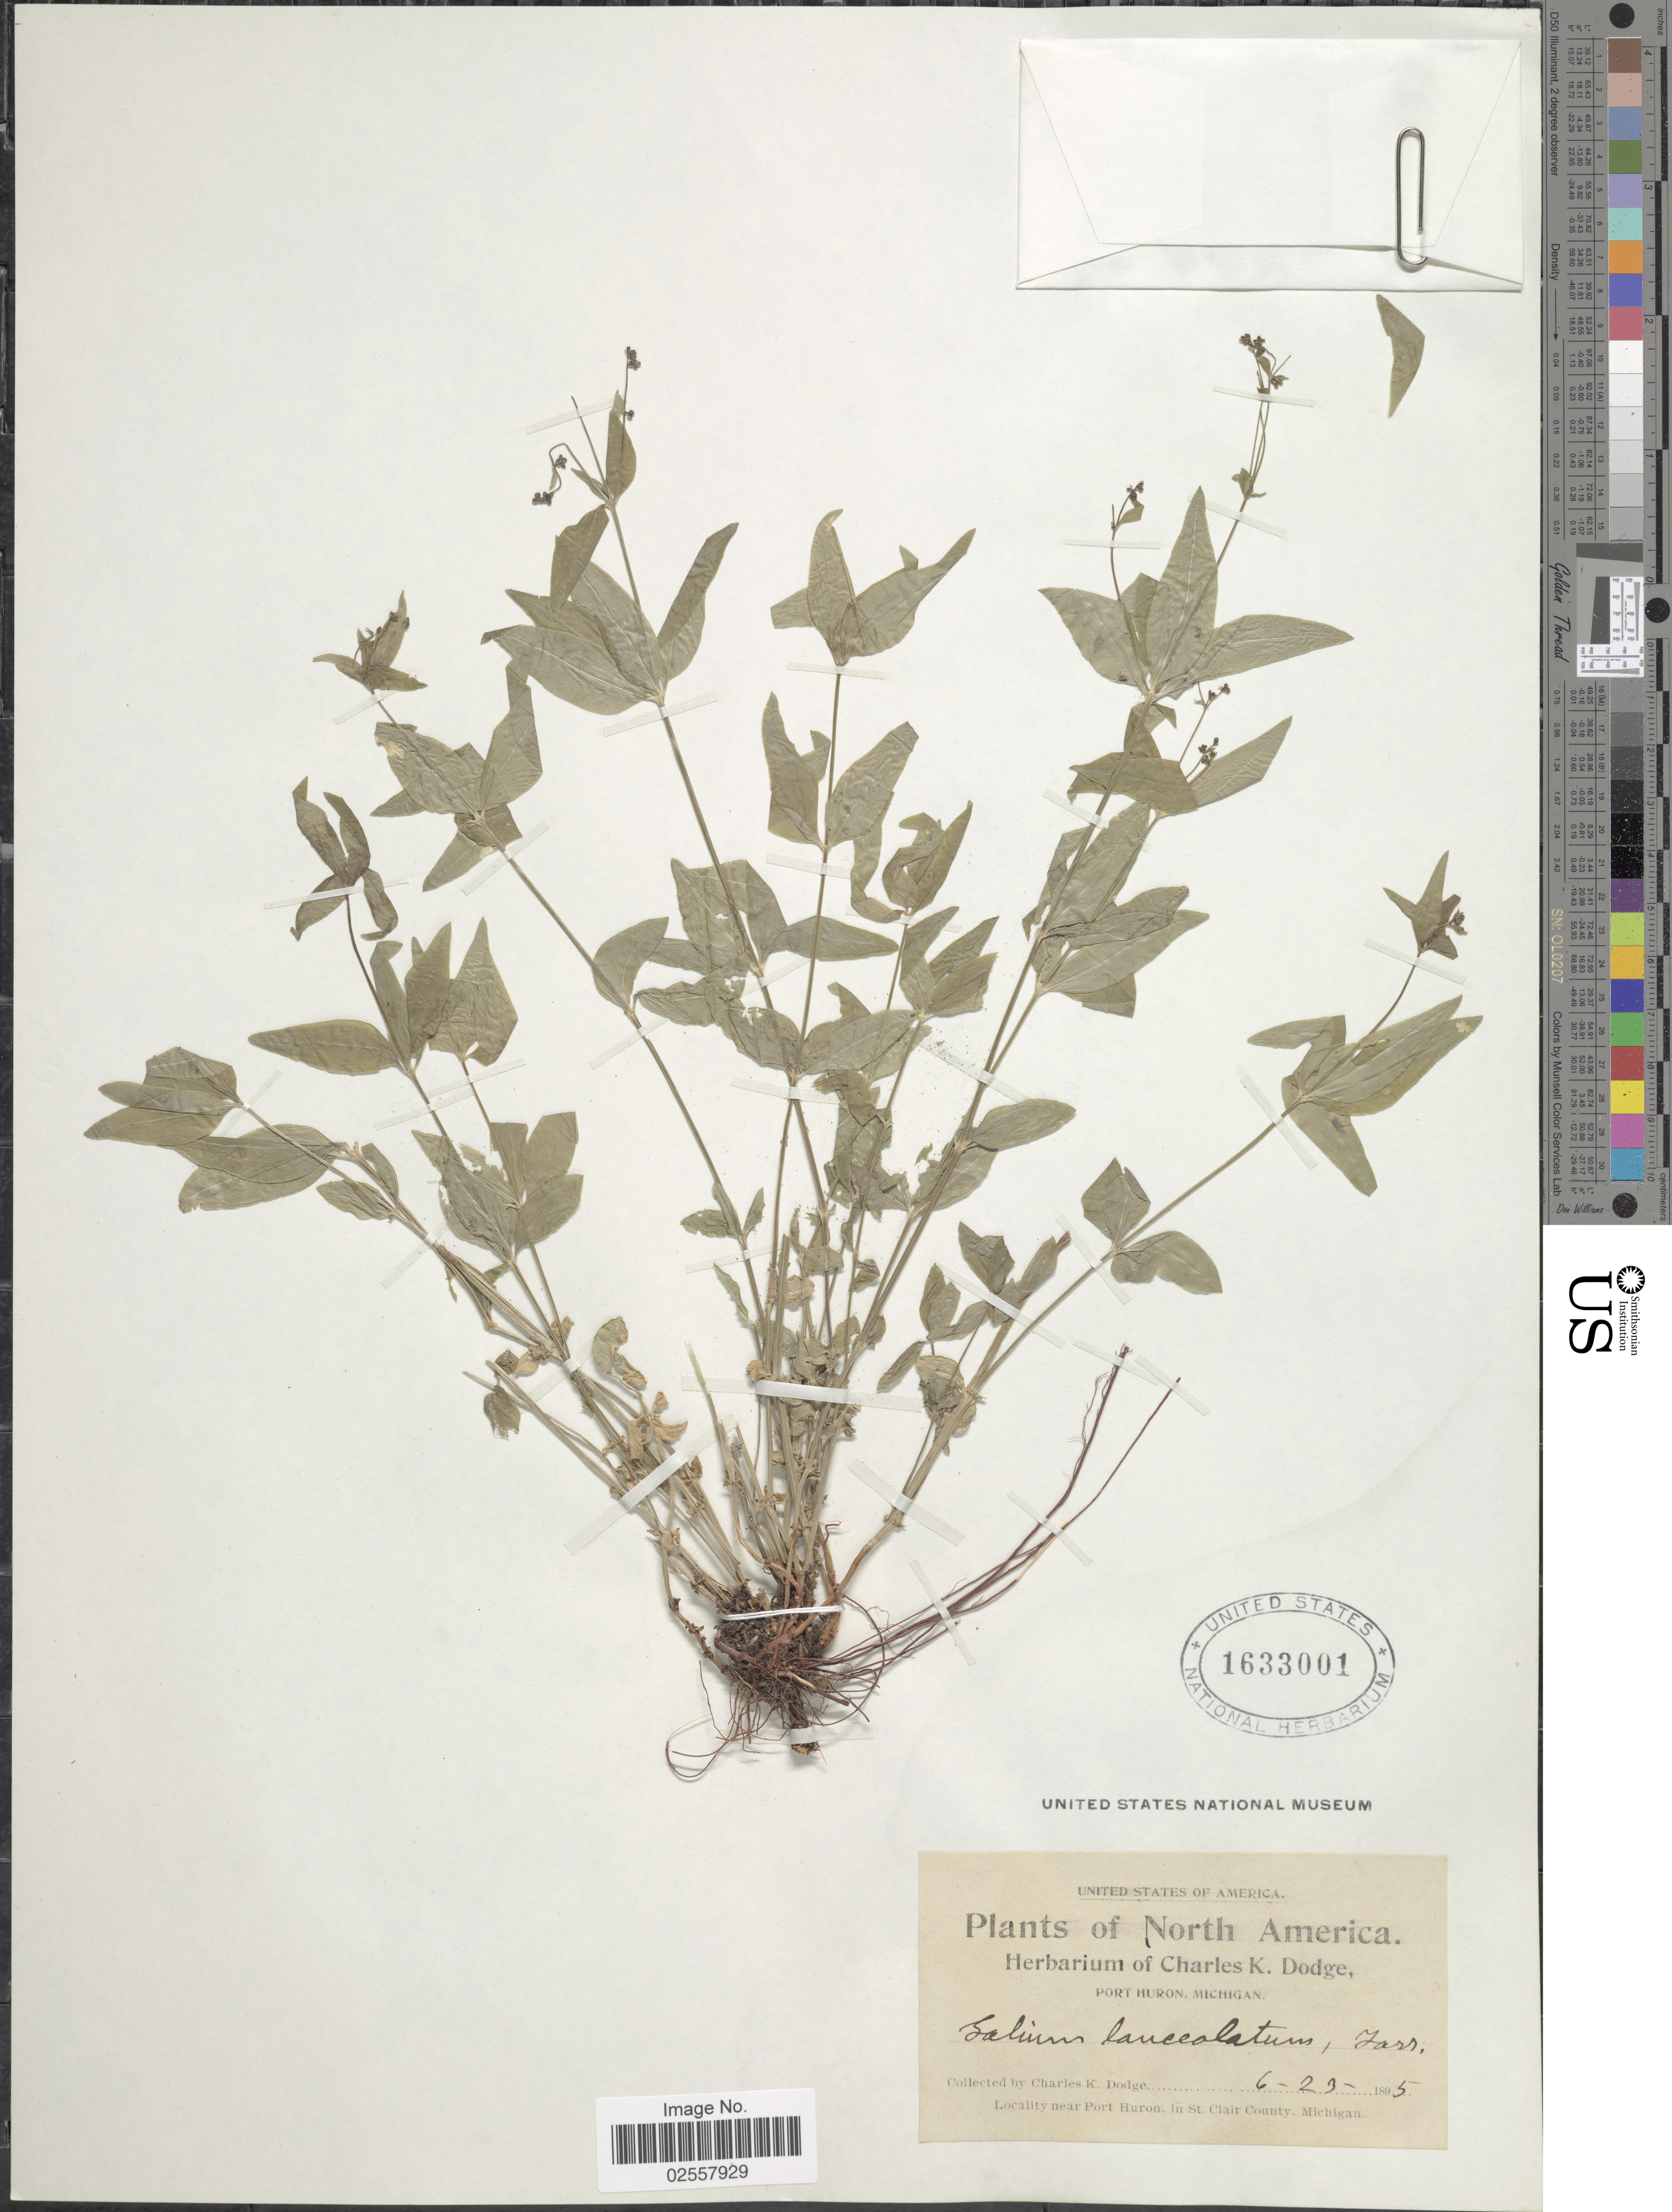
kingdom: Plantae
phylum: Tracheophyta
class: Magnoliopsida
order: Gentianales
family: Rubiaceae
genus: Galium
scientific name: Galium lanceolatum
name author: (Torr. & A. Gray) Torr.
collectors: C. K. Dodge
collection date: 1895-06-23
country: United States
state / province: Michigan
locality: Port Huron, near Port Huron, in St. Clair County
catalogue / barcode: US 1633001